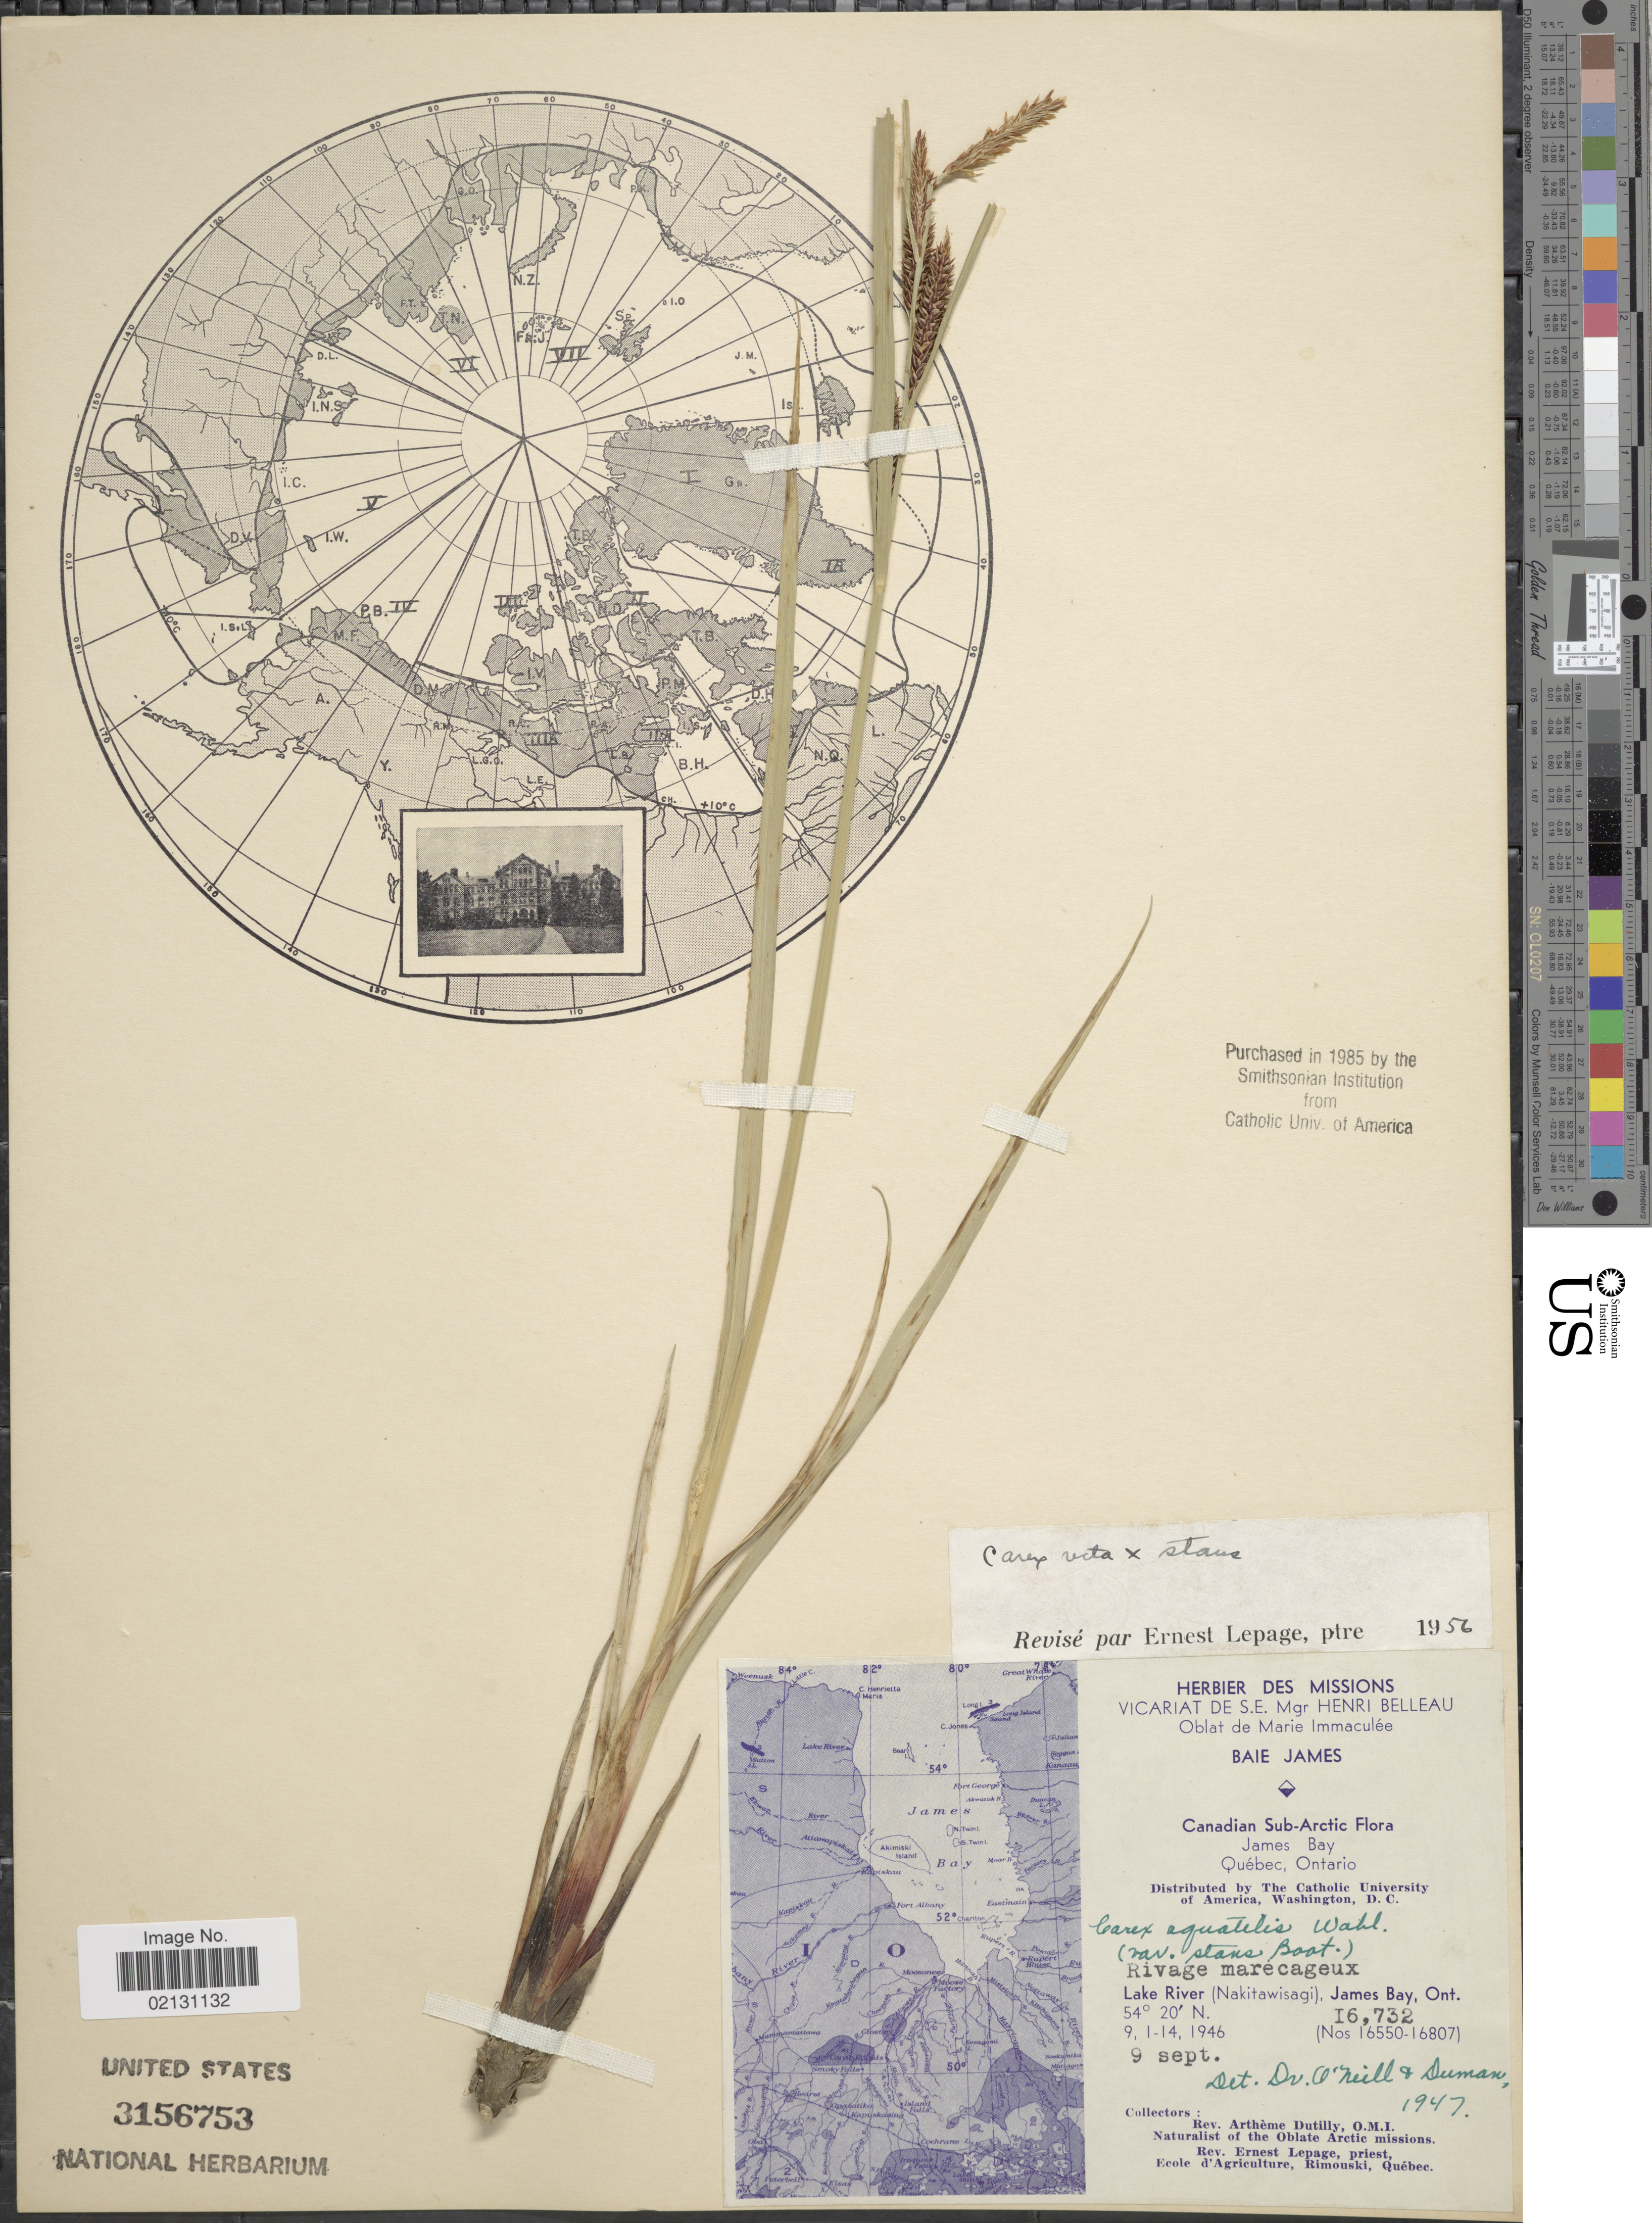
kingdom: Plantae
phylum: Tracheophyta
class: Liliopsida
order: Poales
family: Cyperaceae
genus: Carex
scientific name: Carex recta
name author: Boott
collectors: A. Dutilly & E. Lepage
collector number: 16732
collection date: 1946-09-09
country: Canada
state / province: Ontario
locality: Canadian Sub-Arctic, Rivage marecageux, Lake River (Nakitawisagi), James Bay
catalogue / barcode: US 3156753